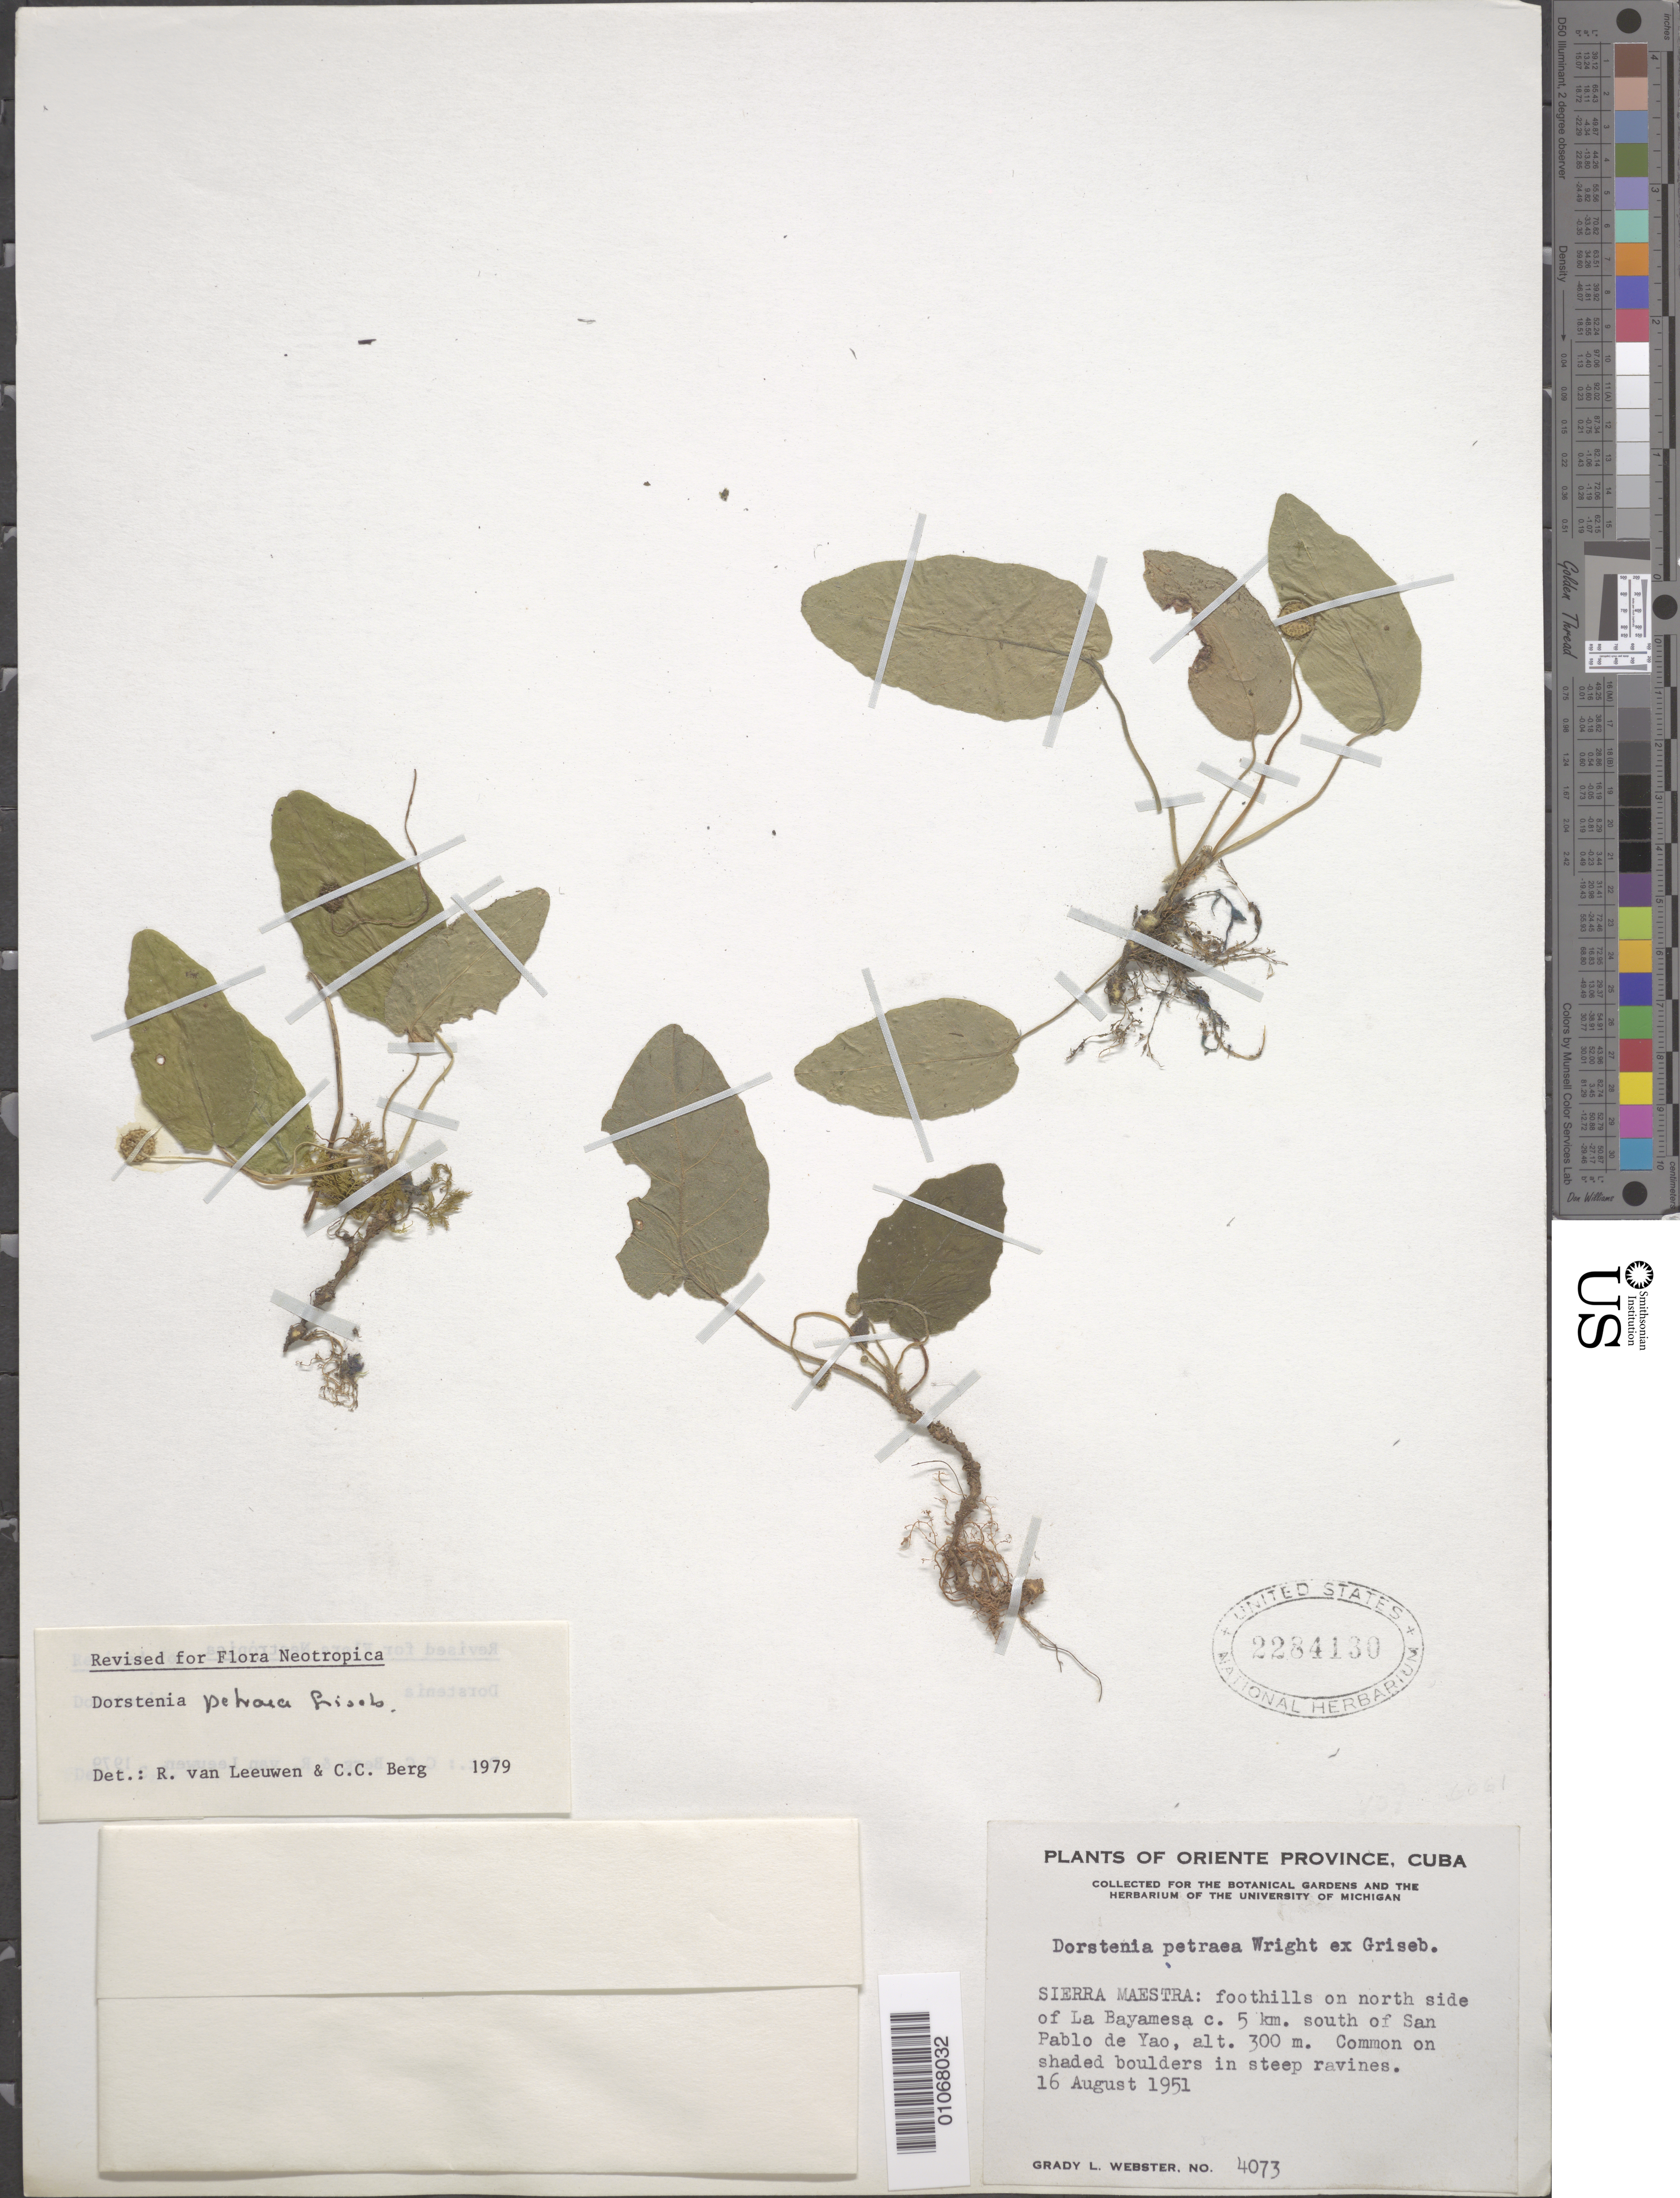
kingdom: Plantae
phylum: Tracheophyta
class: Magnoliopsida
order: Rosales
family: Moraceae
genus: Dorstenia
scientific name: Dorstenia petraea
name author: C. Wright ex Griseb.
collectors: G. L. Webster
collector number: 4073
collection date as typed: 16 Aug 1951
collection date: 1951-08-16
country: Cuba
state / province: Oriente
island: Cuba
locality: Sierra Maestra: Foothills on north side of La Bayamesa c 5km south of San Pablo de la Yao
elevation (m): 300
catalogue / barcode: US 2284130